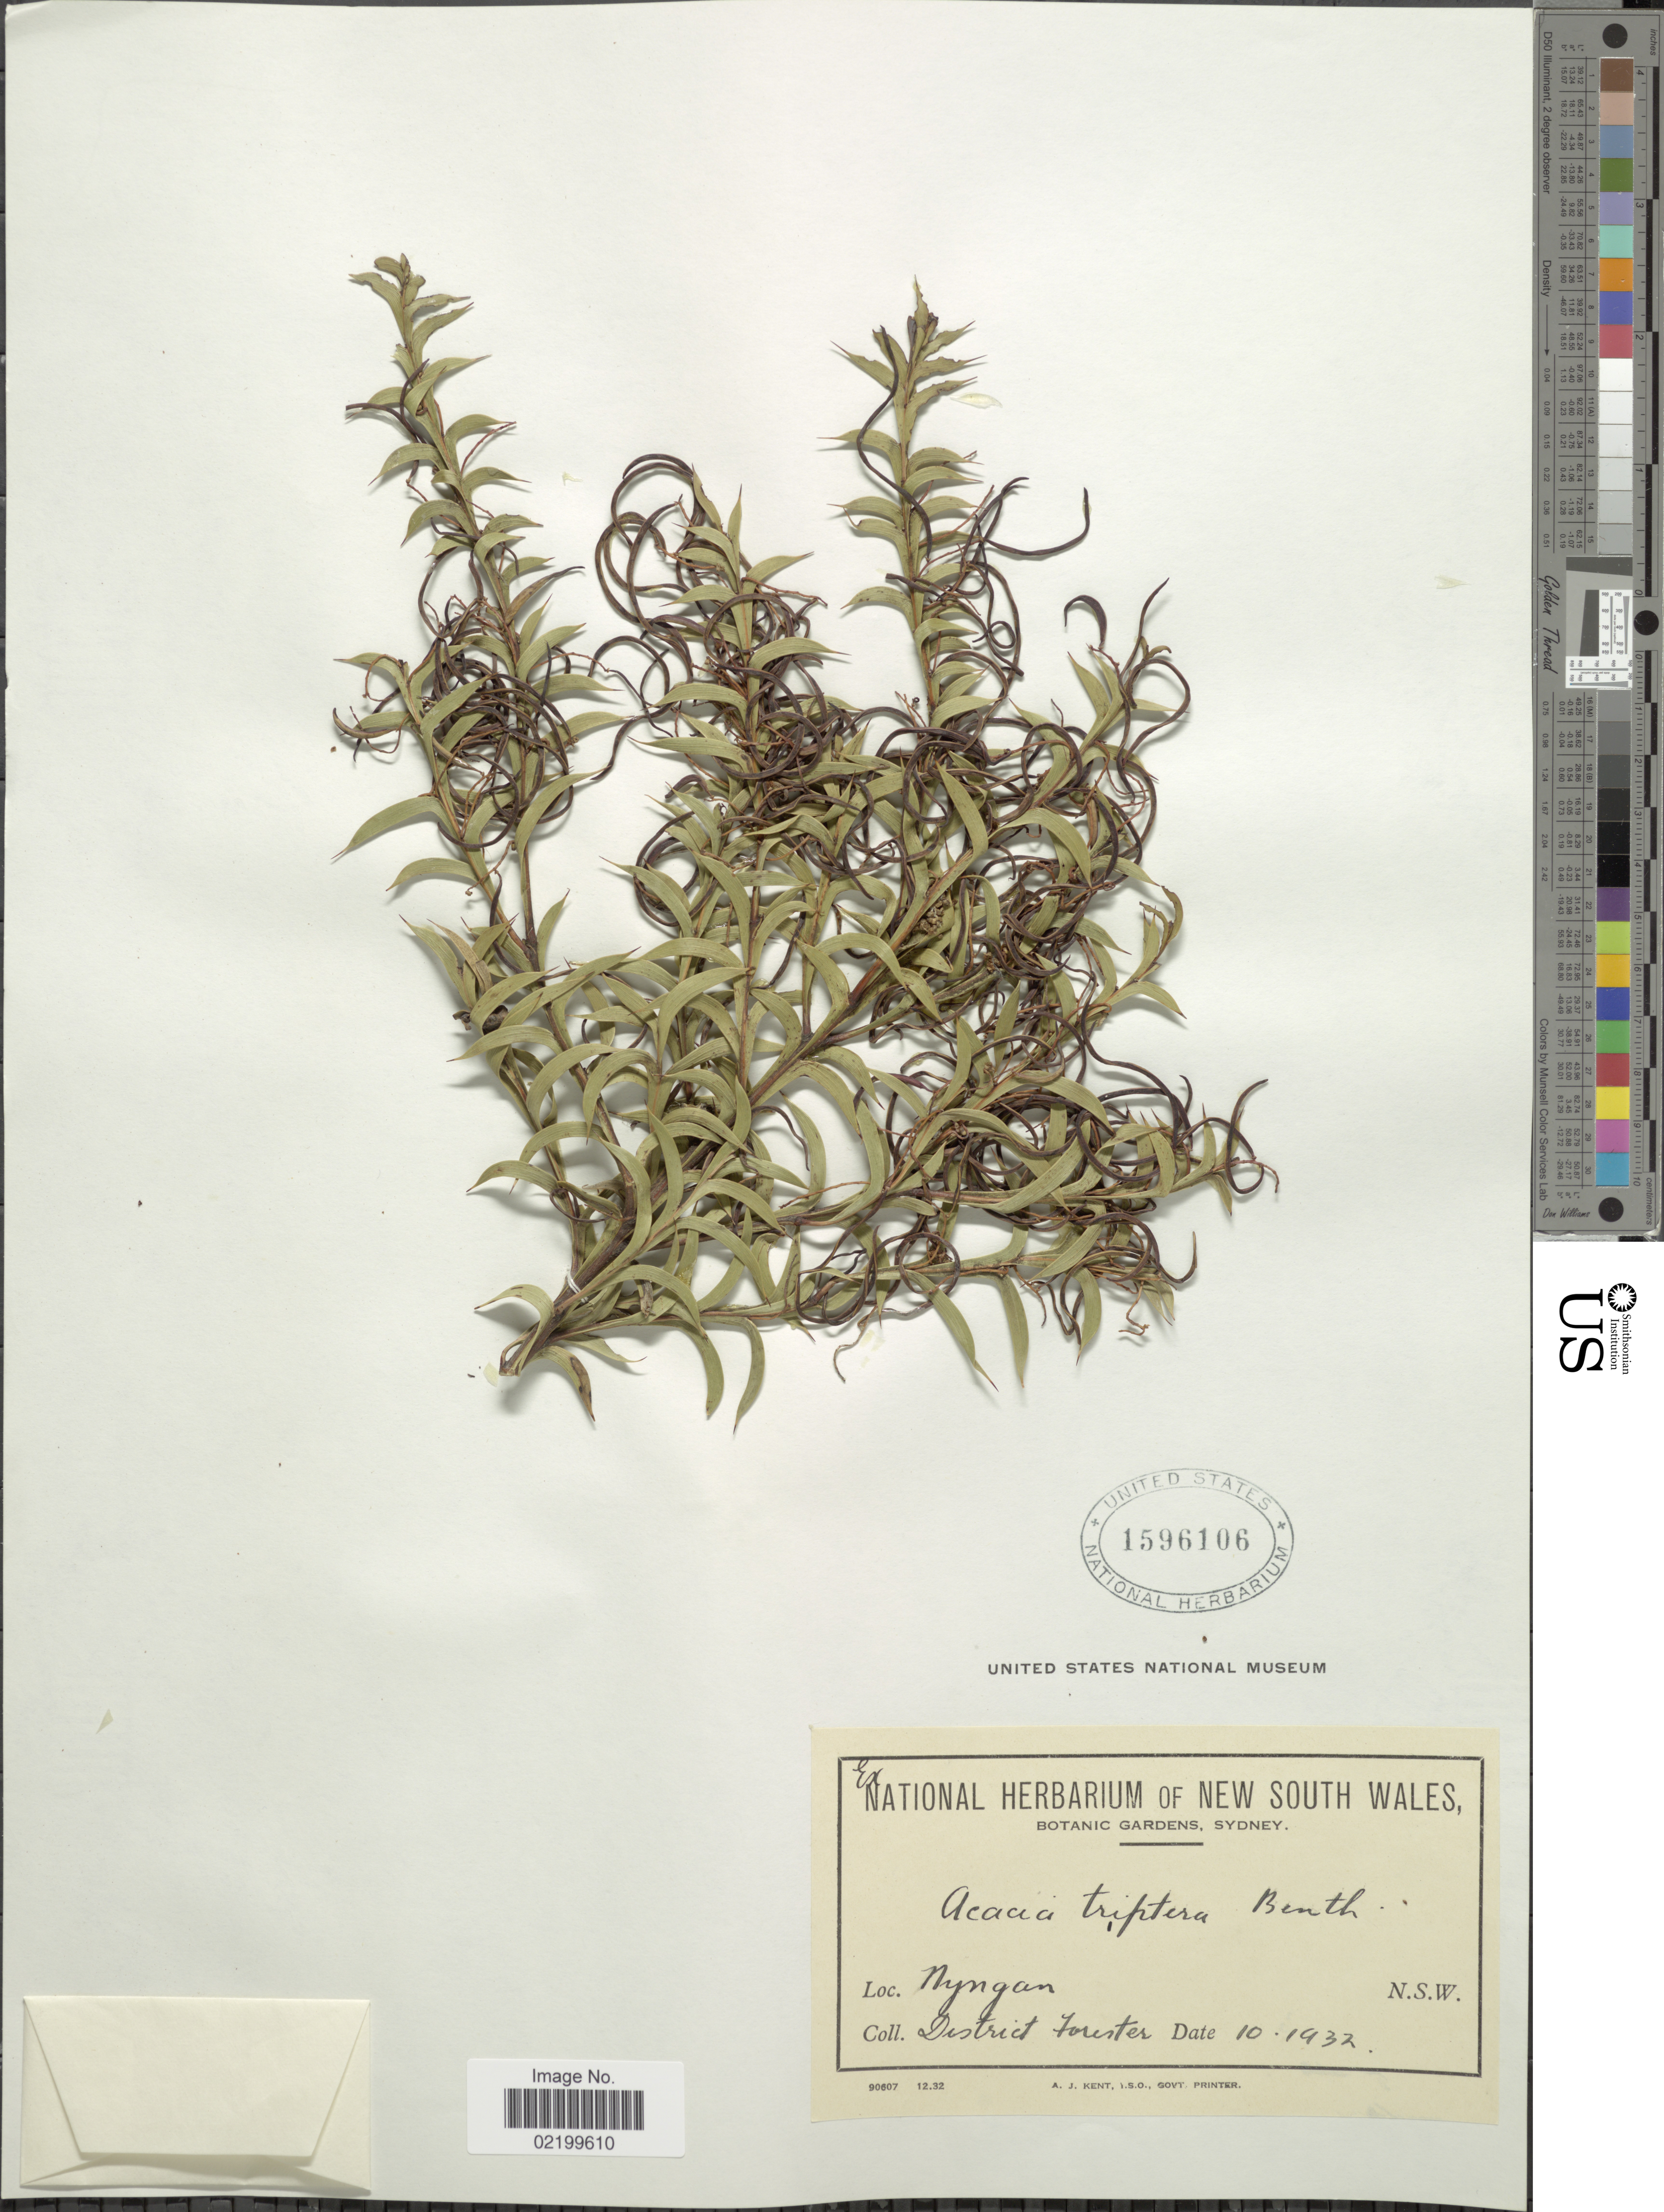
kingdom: Plantae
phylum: Tracheophyta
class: Magnoliopsida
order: Fabales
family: Fabaceae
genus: Acacia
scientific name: Acacia triptera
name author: Benth.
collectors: ex herb. of New South Wales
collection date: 1932-10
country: Australia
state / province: New South Wales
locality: Nyngan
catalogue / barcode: US 1596106